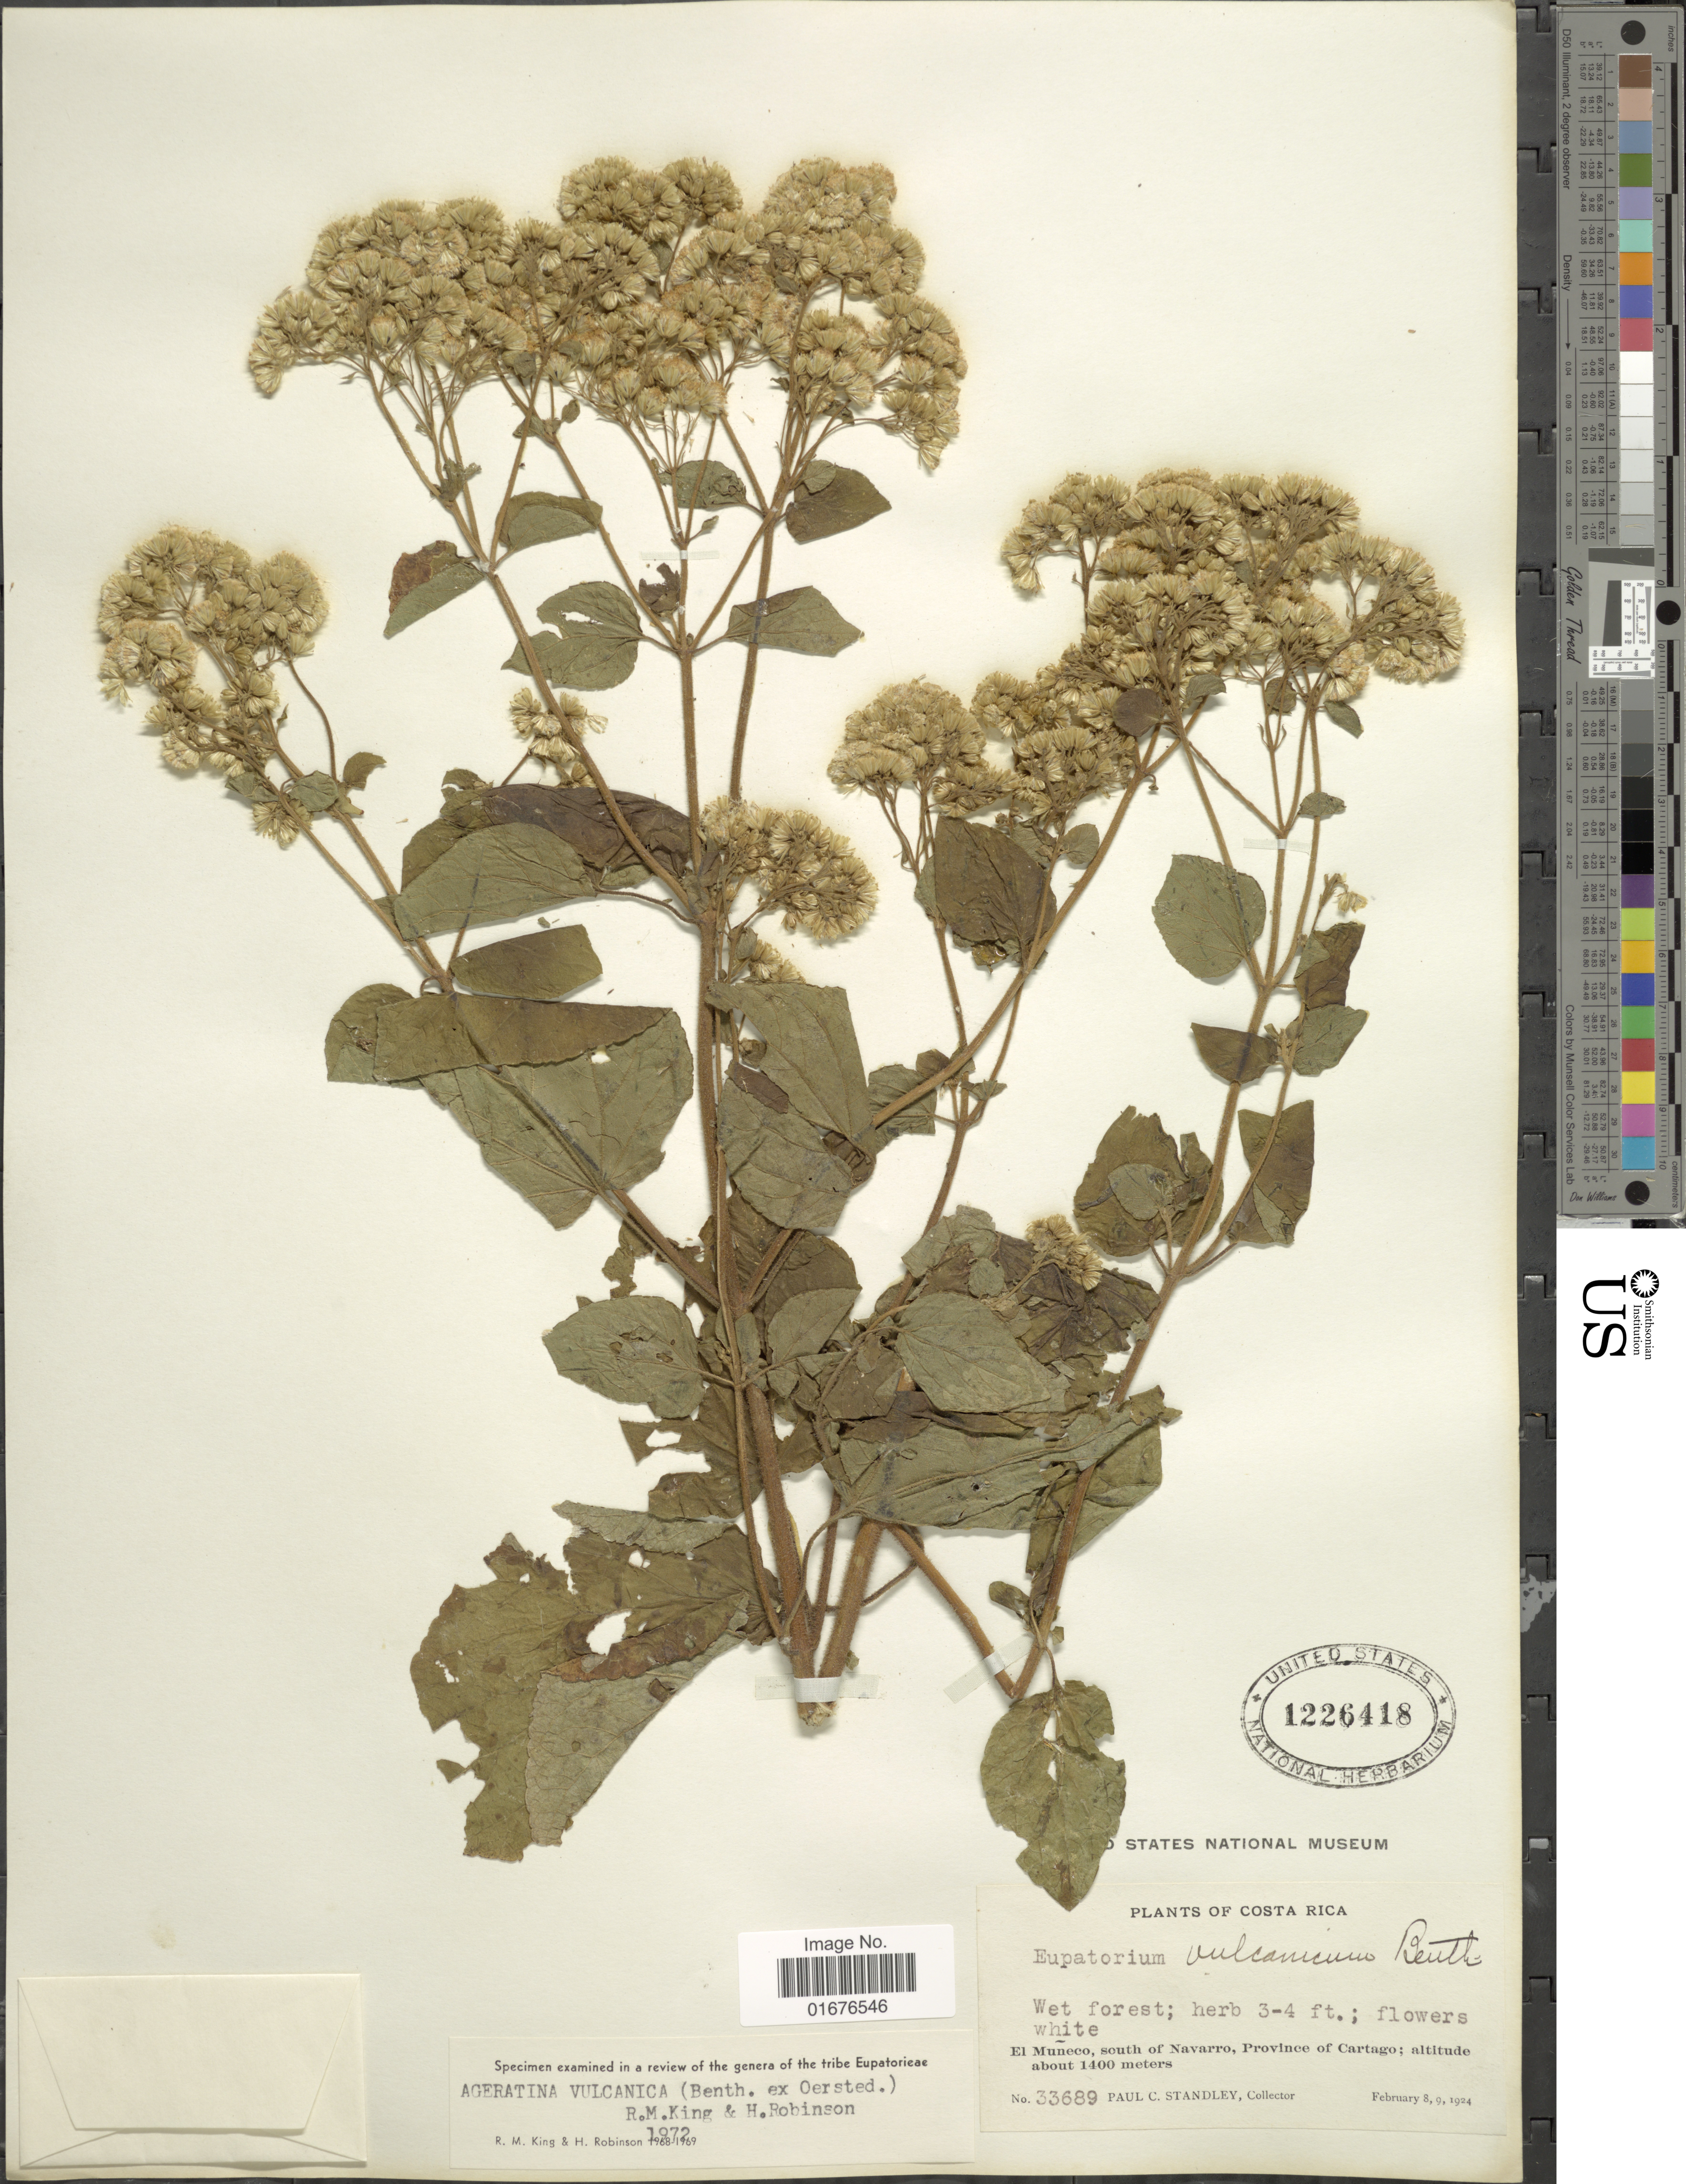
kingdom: Plantae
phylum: Tracheophyta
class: Magnoliopsida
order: Asterales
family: Asteraceae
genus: Ageratina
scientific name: Ageratina pichinchensis var. bustamenta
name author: (DC.) R.M. King & H. Rob.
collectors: P. C. Standley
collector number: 33689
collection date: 1924-02-08/1924-02-09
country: Costa Rica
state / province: Cartago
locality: Wet forest, El Muñeco, south of Navarro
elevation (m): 1400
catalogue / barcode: US 1226418